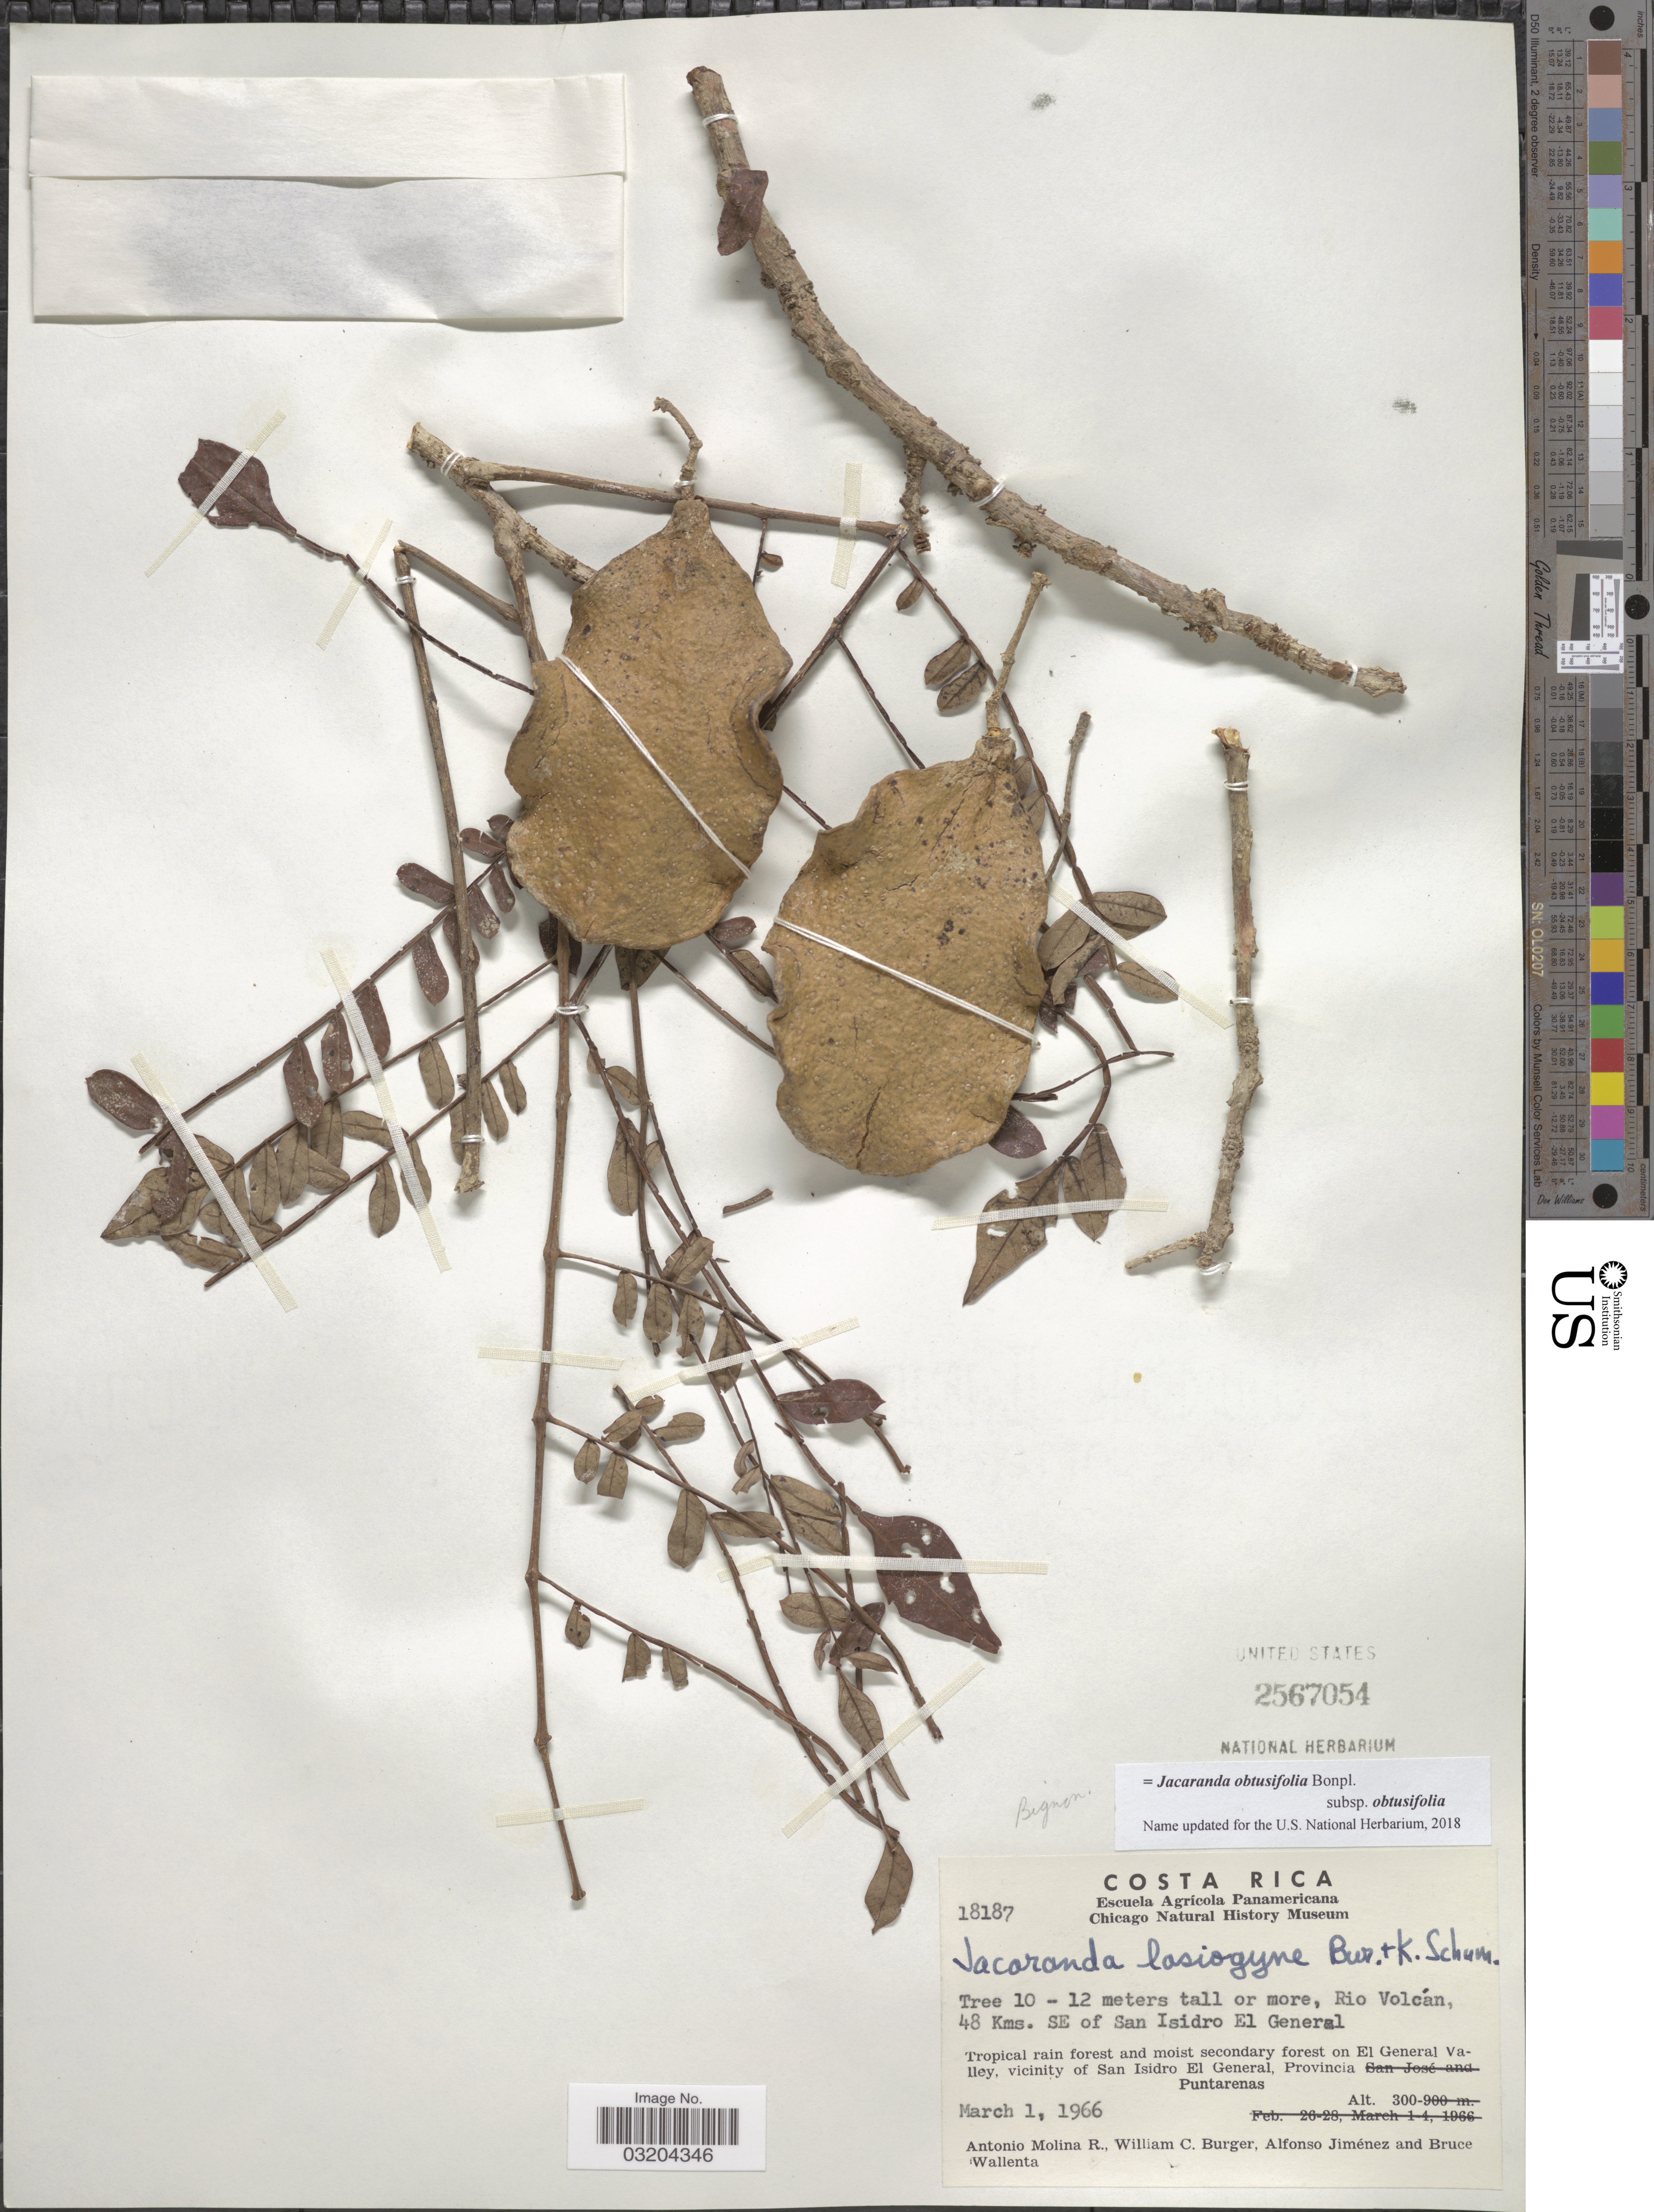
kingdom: Plantae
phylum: Tracheophyta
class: Magnoliopsida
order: Lamiales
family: Bignoniaceae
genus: Jacaranda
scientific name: Jacaranda obtusifolia subsp. obtusifolia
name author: Bonpl.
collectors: A. Molina R., W. Burger, A. Jiménez & B. Wallenta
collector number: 18187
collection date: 1966-03-01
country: Costa Rica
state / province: Puntarenas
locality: Rio Volcán, 48 Kms. SE of San Isidro El General. On El General Valley, vicinity of San Isidro El General.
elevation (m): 300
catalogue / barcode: US 2567054